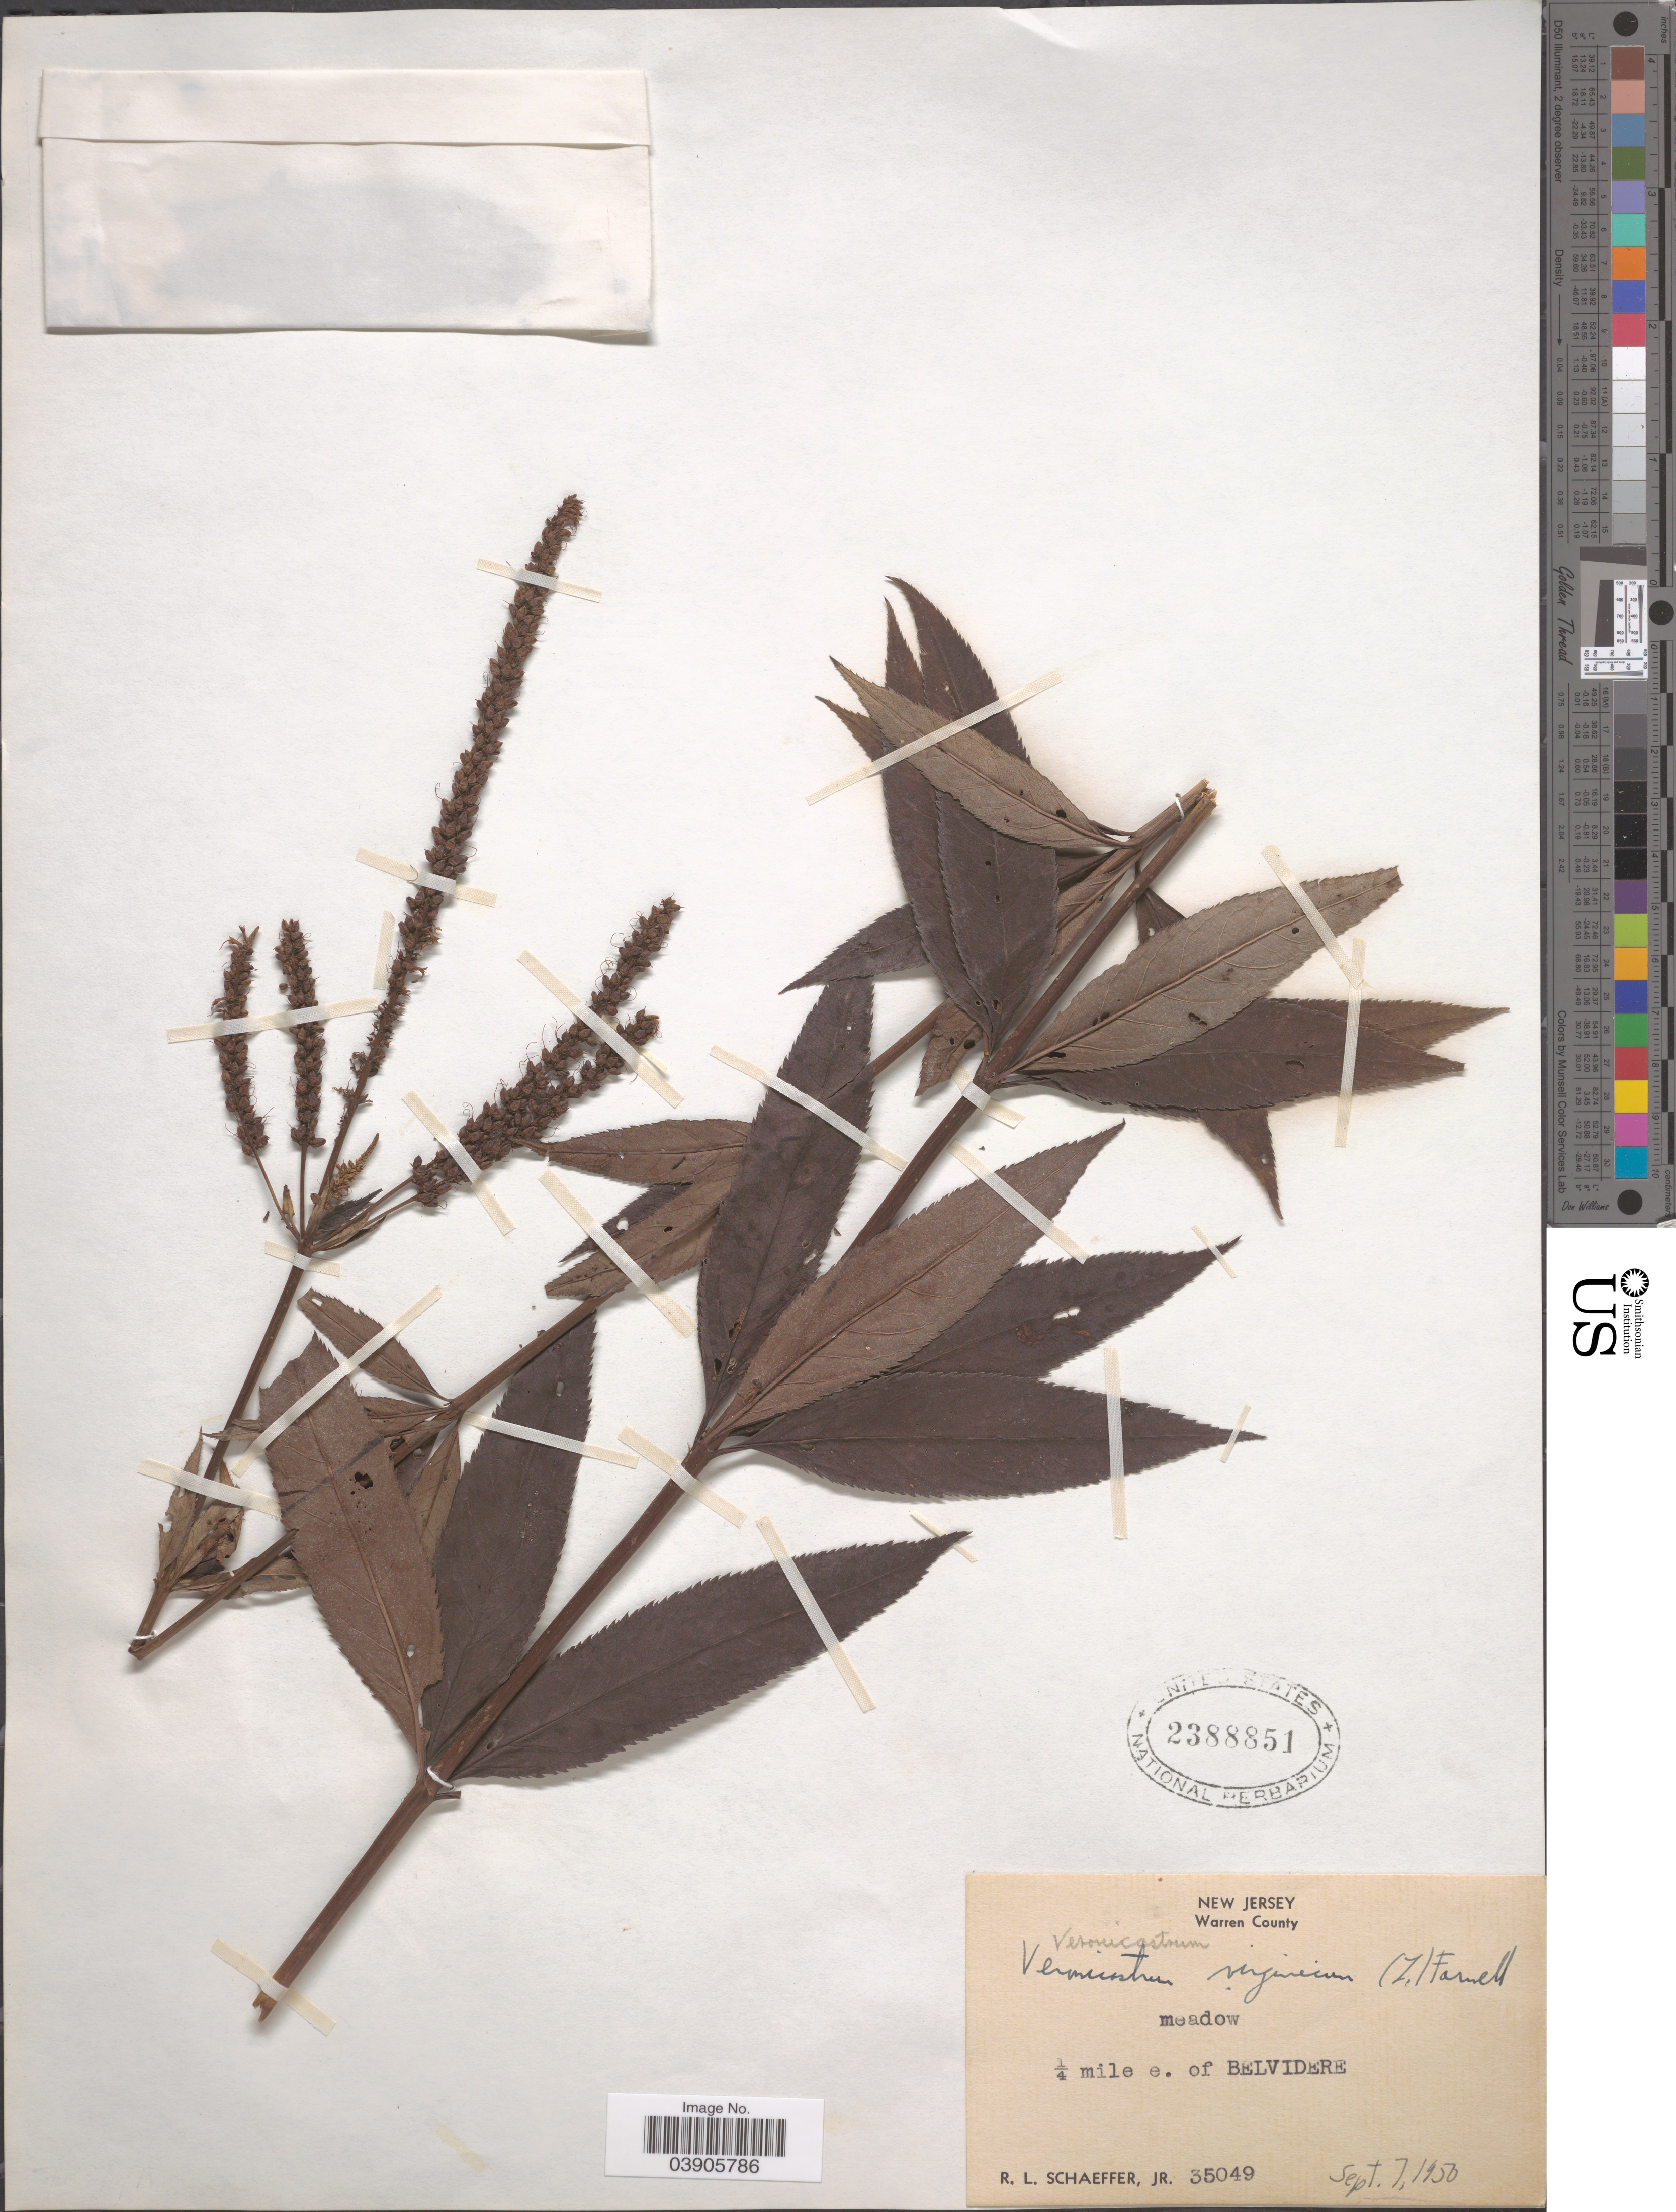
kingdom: Plantae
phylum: Tracheophyta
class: Magnoliopsida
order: Lamiales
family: Plantaginaceae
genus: Veronicastrum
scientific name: Veronicastrum virginicum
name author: (L.) Farw.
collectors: R. L. Schaeffer Jr.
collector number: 35049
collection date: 1950-09-07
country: United States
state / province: New Jersey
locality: Warren County. ¼ mile e. of Belvidere.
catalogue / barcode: US 2388851